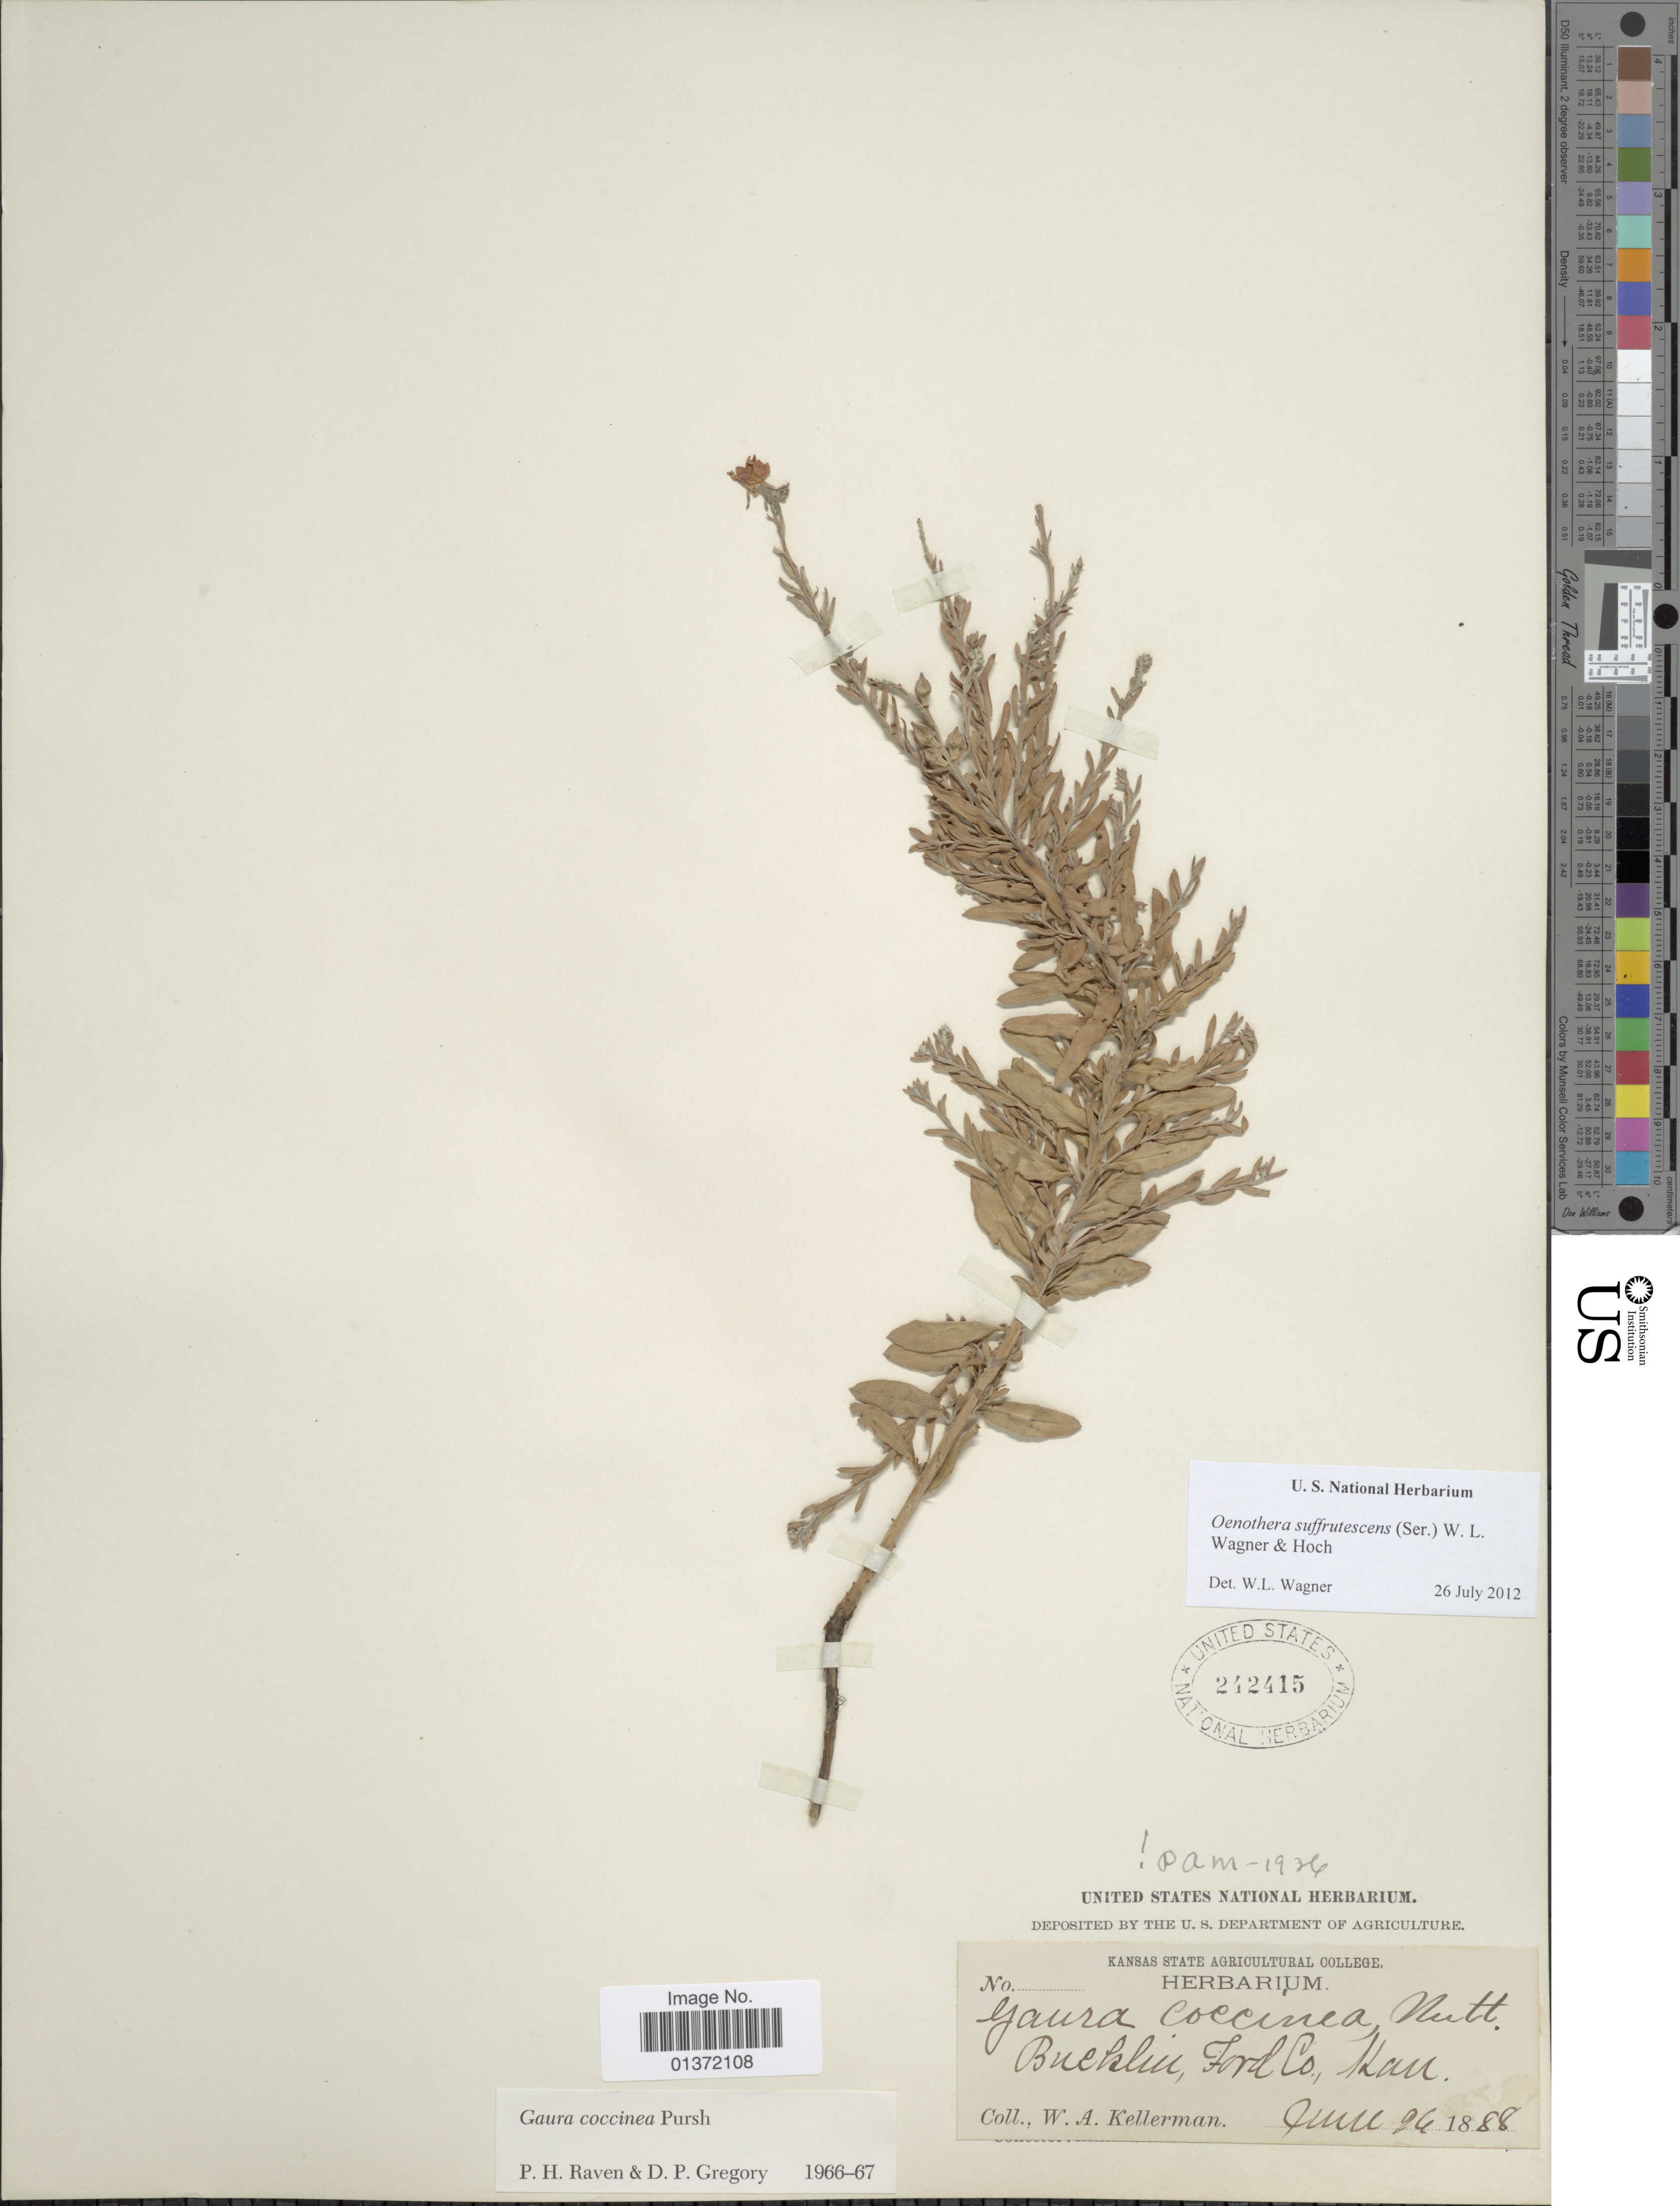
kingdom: Plantae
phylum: Tracheophyta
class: Magnoliopsida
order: Myrtales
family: Onagraceae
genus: Oenothera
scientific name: Oenothera suffrutescens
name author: (Ser.) W.L. Wagner & Hoch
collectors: W. Kellerman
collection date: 1888-06-26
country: United States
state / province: Kansas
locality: Bucklin, Ford Co.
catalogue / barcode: US 242415